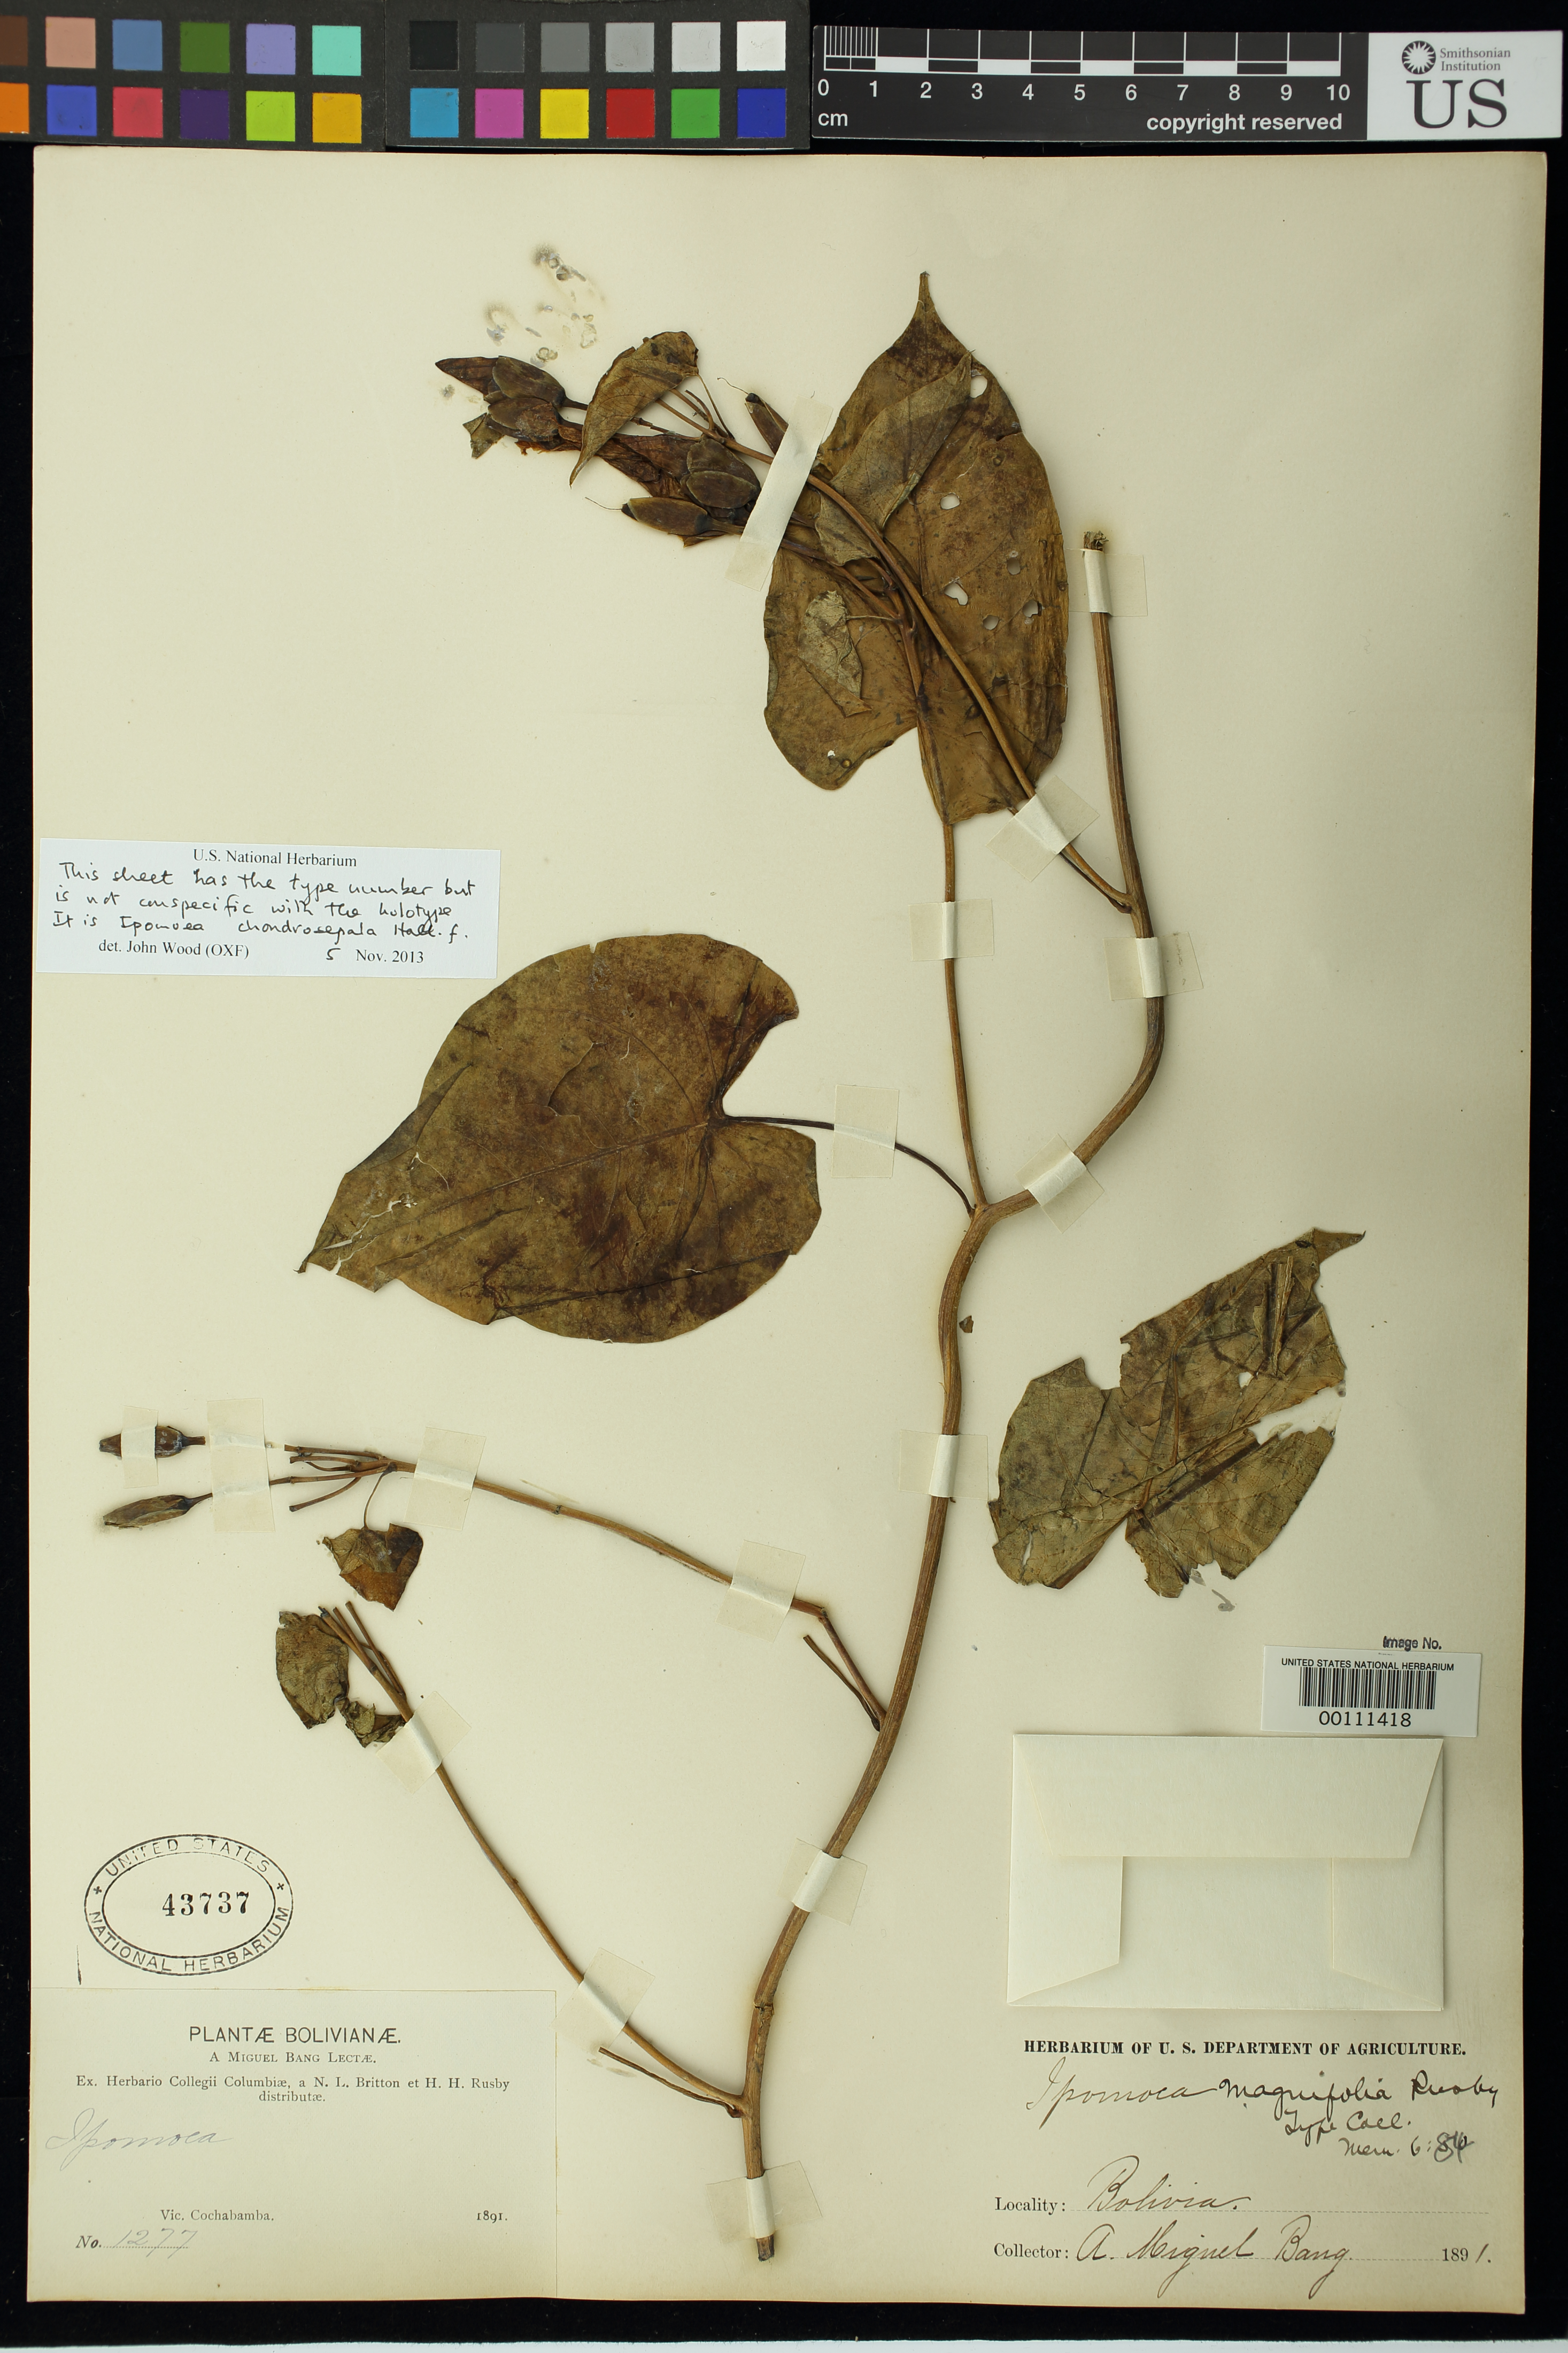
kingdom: Plantae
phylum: Tracheophyta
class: Magnoliopsida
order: Solanales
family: Convolvulaceae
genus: Ipomoea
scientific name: Ipomoea magnifolia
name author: Rusby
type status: Isosyntype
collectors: M. Bang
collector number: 1277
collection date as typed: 1891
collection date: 1891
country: Bolivia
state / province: Cochabamba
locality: Espirito Santo.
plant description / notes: Protologue cites 2 collections (syntpes), but also apparently based on mixed collection.; "This sheet has the type number but is not conspecific with the holotype [sic, lectotype?]. It is Ipomomea chondrosepala Hall. f."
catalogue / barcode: US 43737